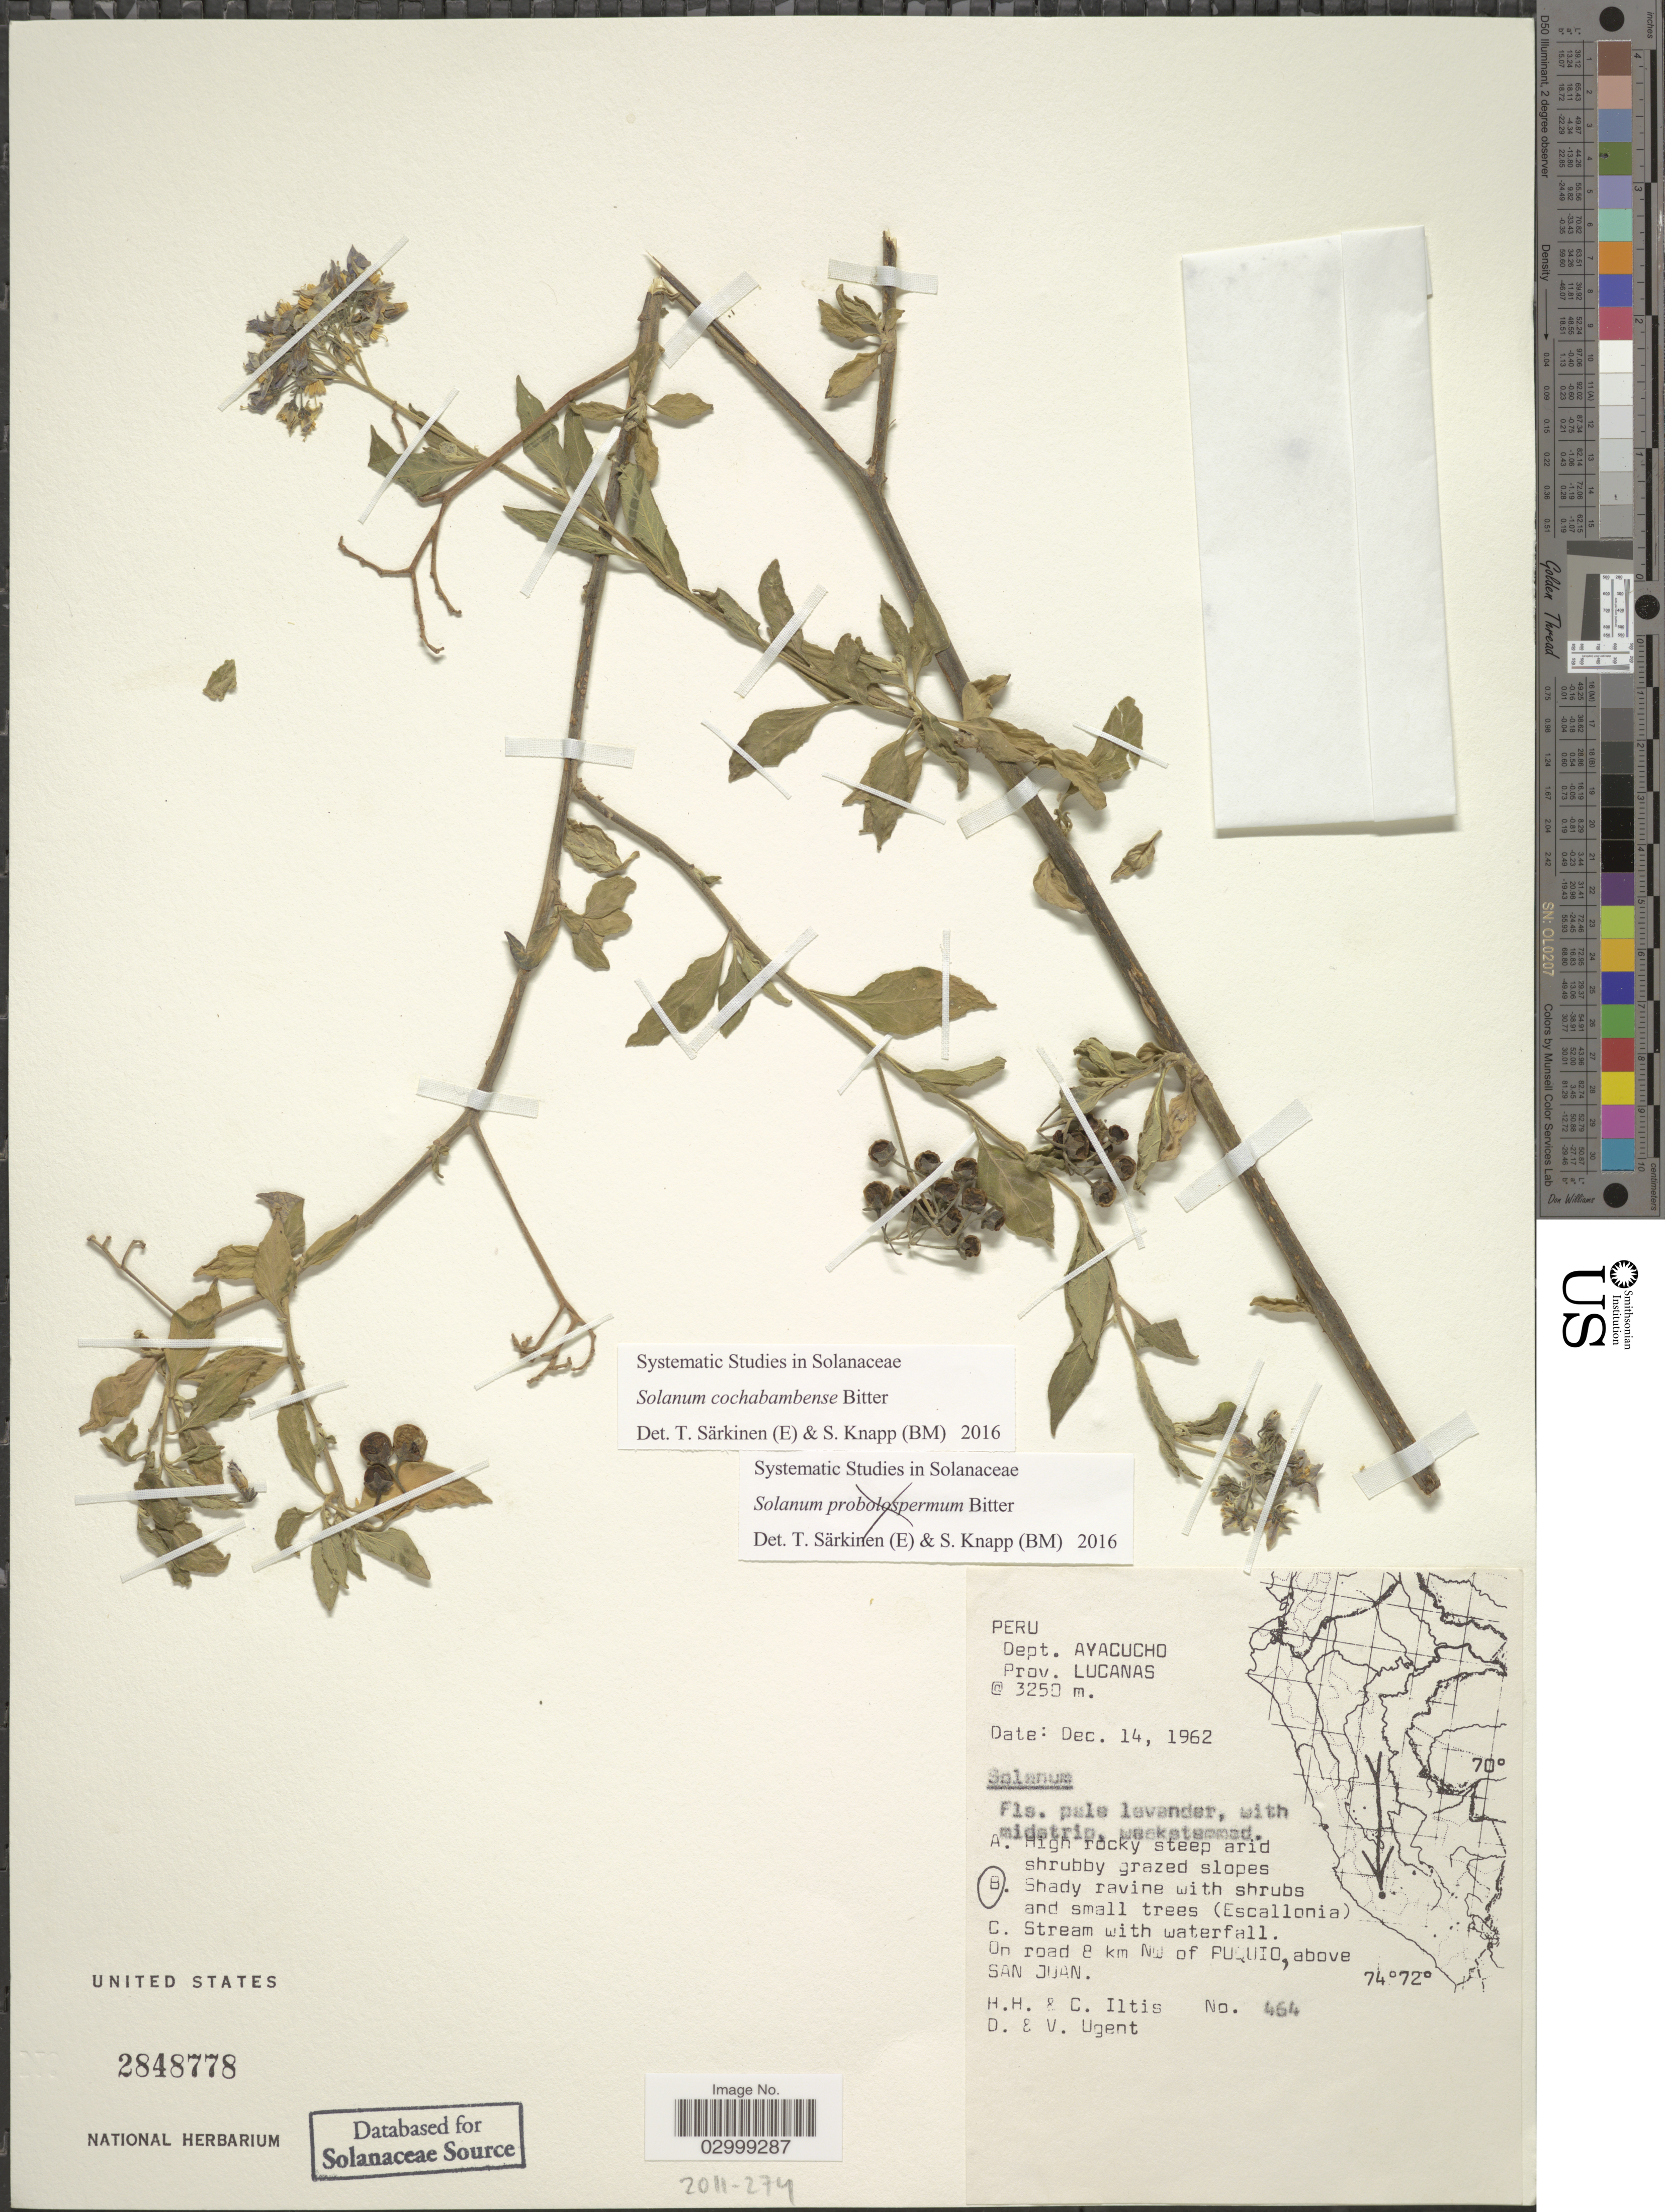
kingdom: Plantae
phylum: Tracheophyta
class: Magnoliopsida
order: Solanales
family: Solanaceae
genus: Solanum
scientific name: Solanum cochabambense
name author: Bitter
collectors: H. H. Iltis, C. M Iltis, D. Ugent & V. Ugent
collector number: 464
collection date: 1962-12-14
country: Peru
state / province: Ayacucho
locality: Dept. Ayacucho, Prov. Lucanas, On road 8 km NW of Puquio, above San Juan.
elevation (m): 3250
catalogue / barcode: US 2848778